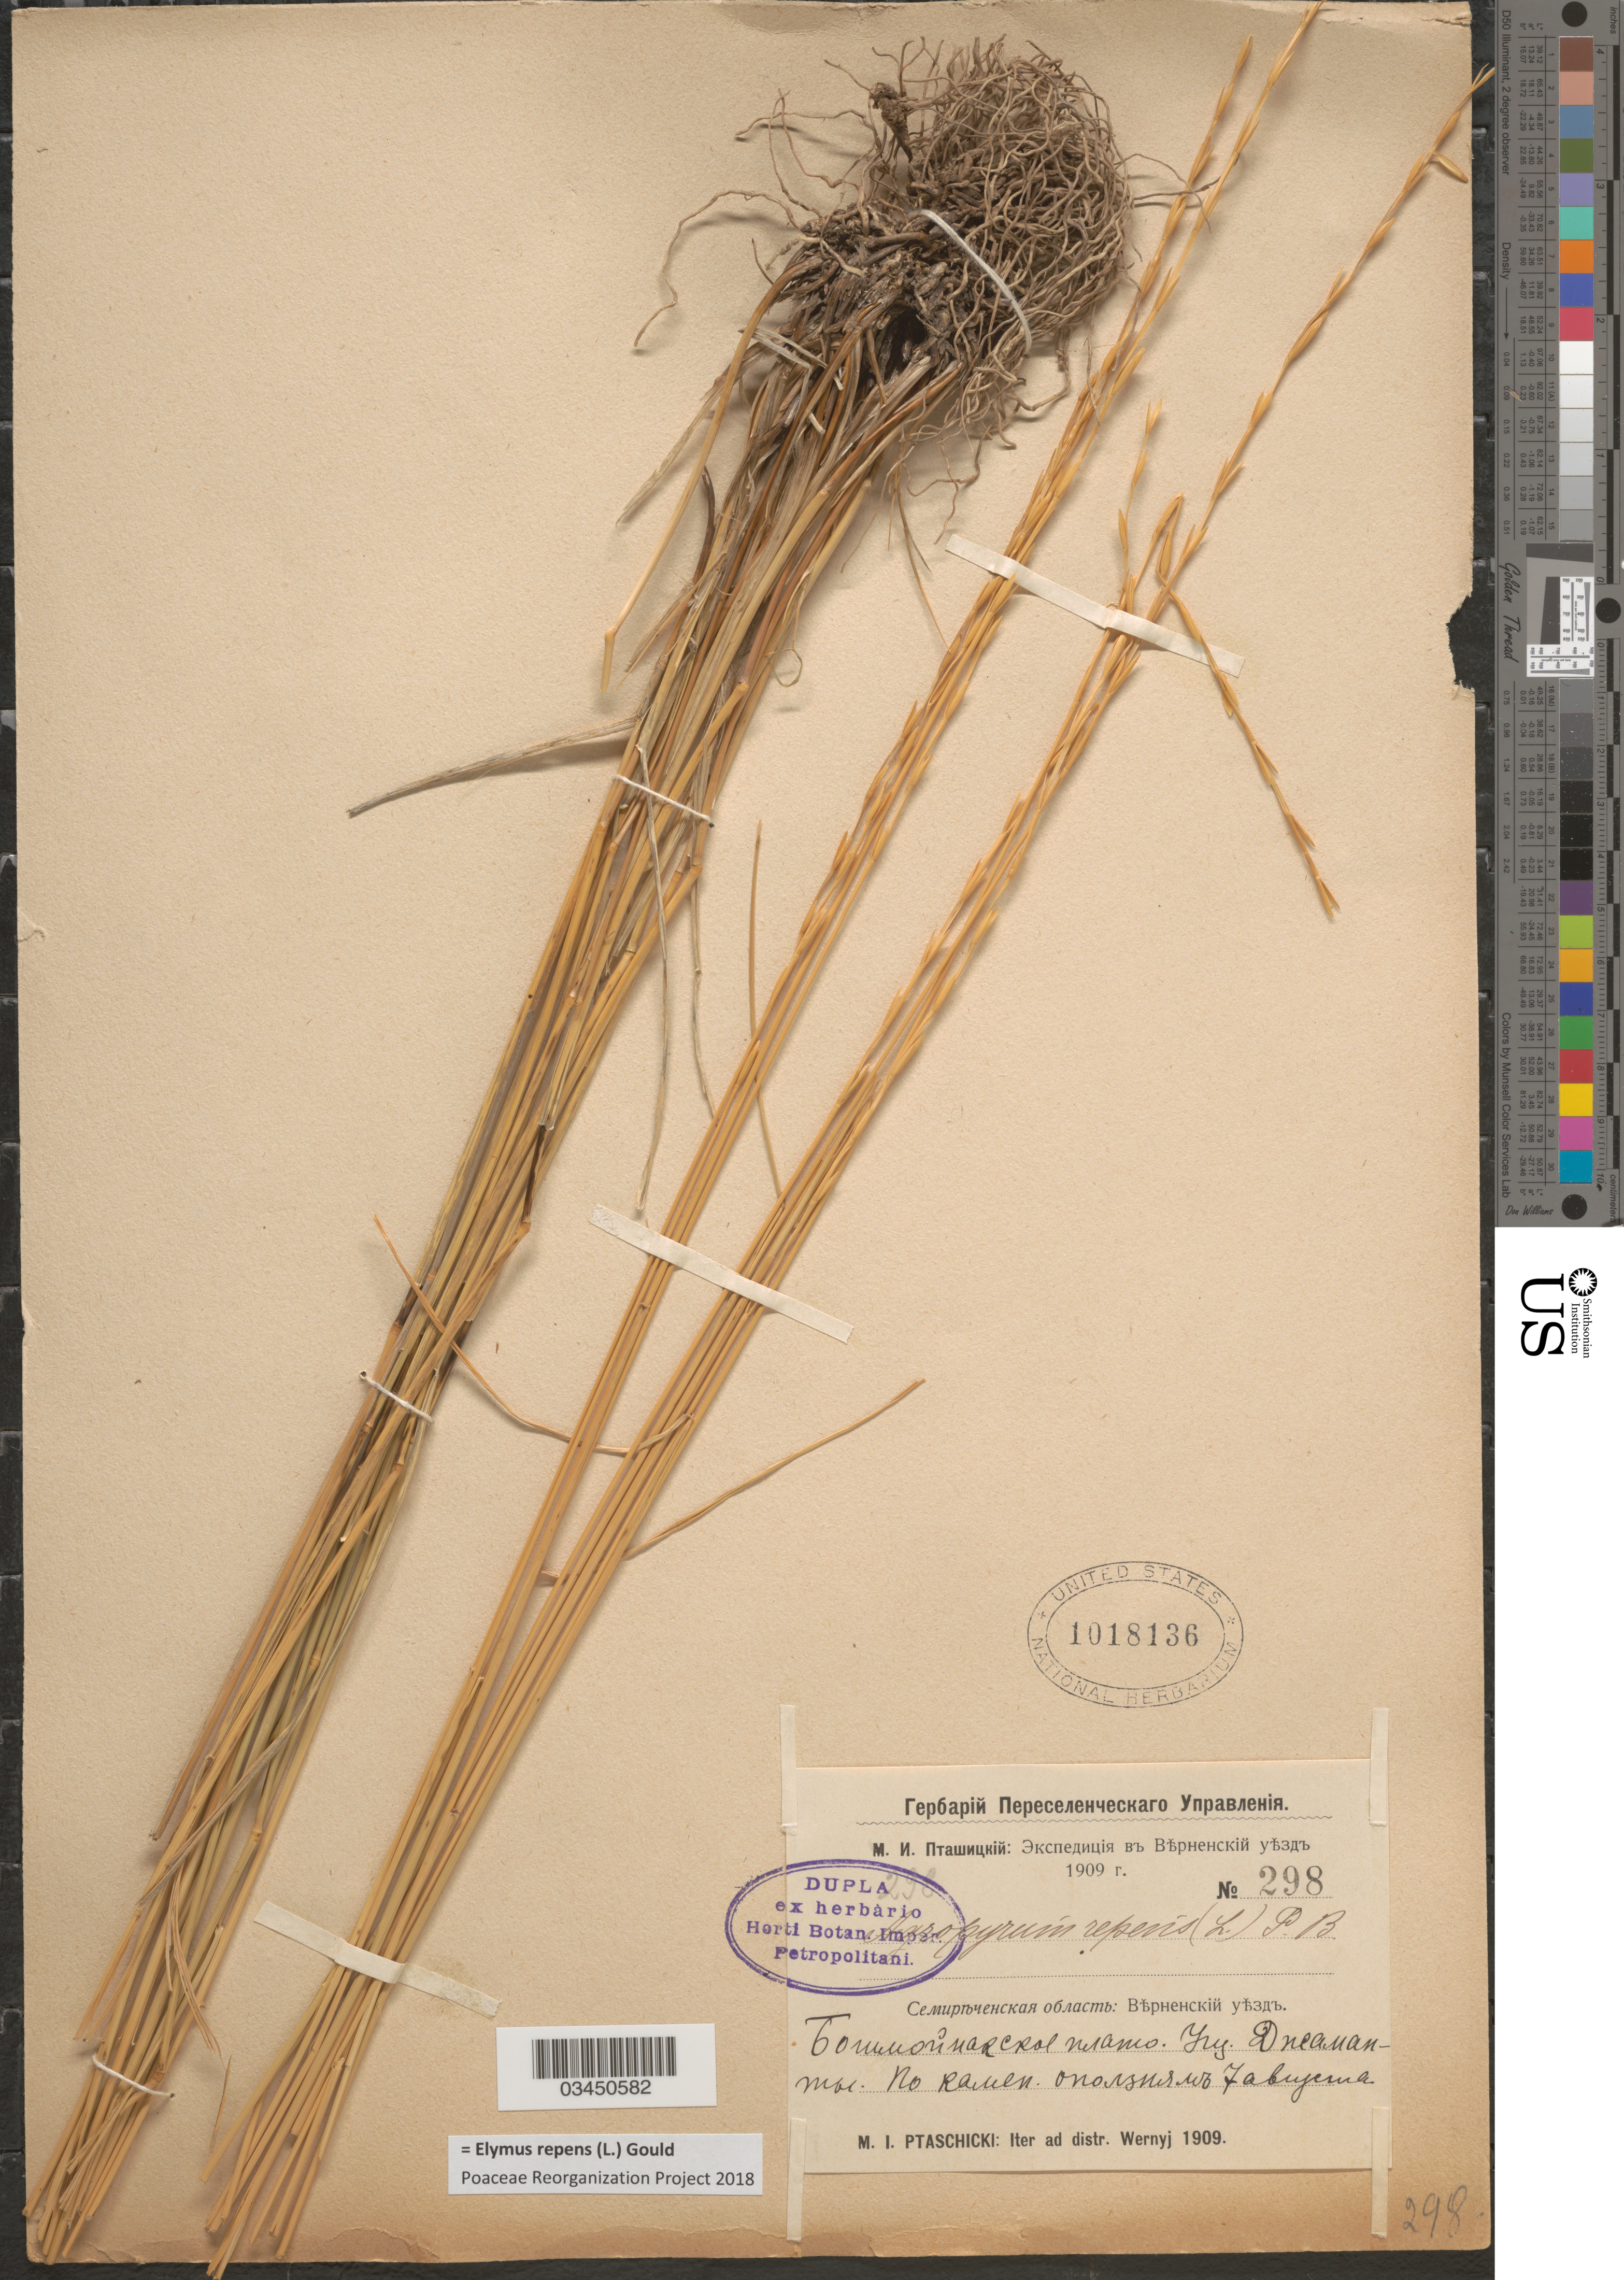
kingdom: Plantae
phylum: Tracheophyta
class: Liliopsida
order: Poales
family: Poaceae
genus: Elymus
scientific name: Elymus repens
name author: (L.) Gould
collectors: M. Ptaschicki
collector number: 298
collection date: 1909-08-07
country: Kazakhstan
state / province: Almaty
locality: Iter ad distr. Wernyj. Zhamanty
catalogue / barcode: US 1018136